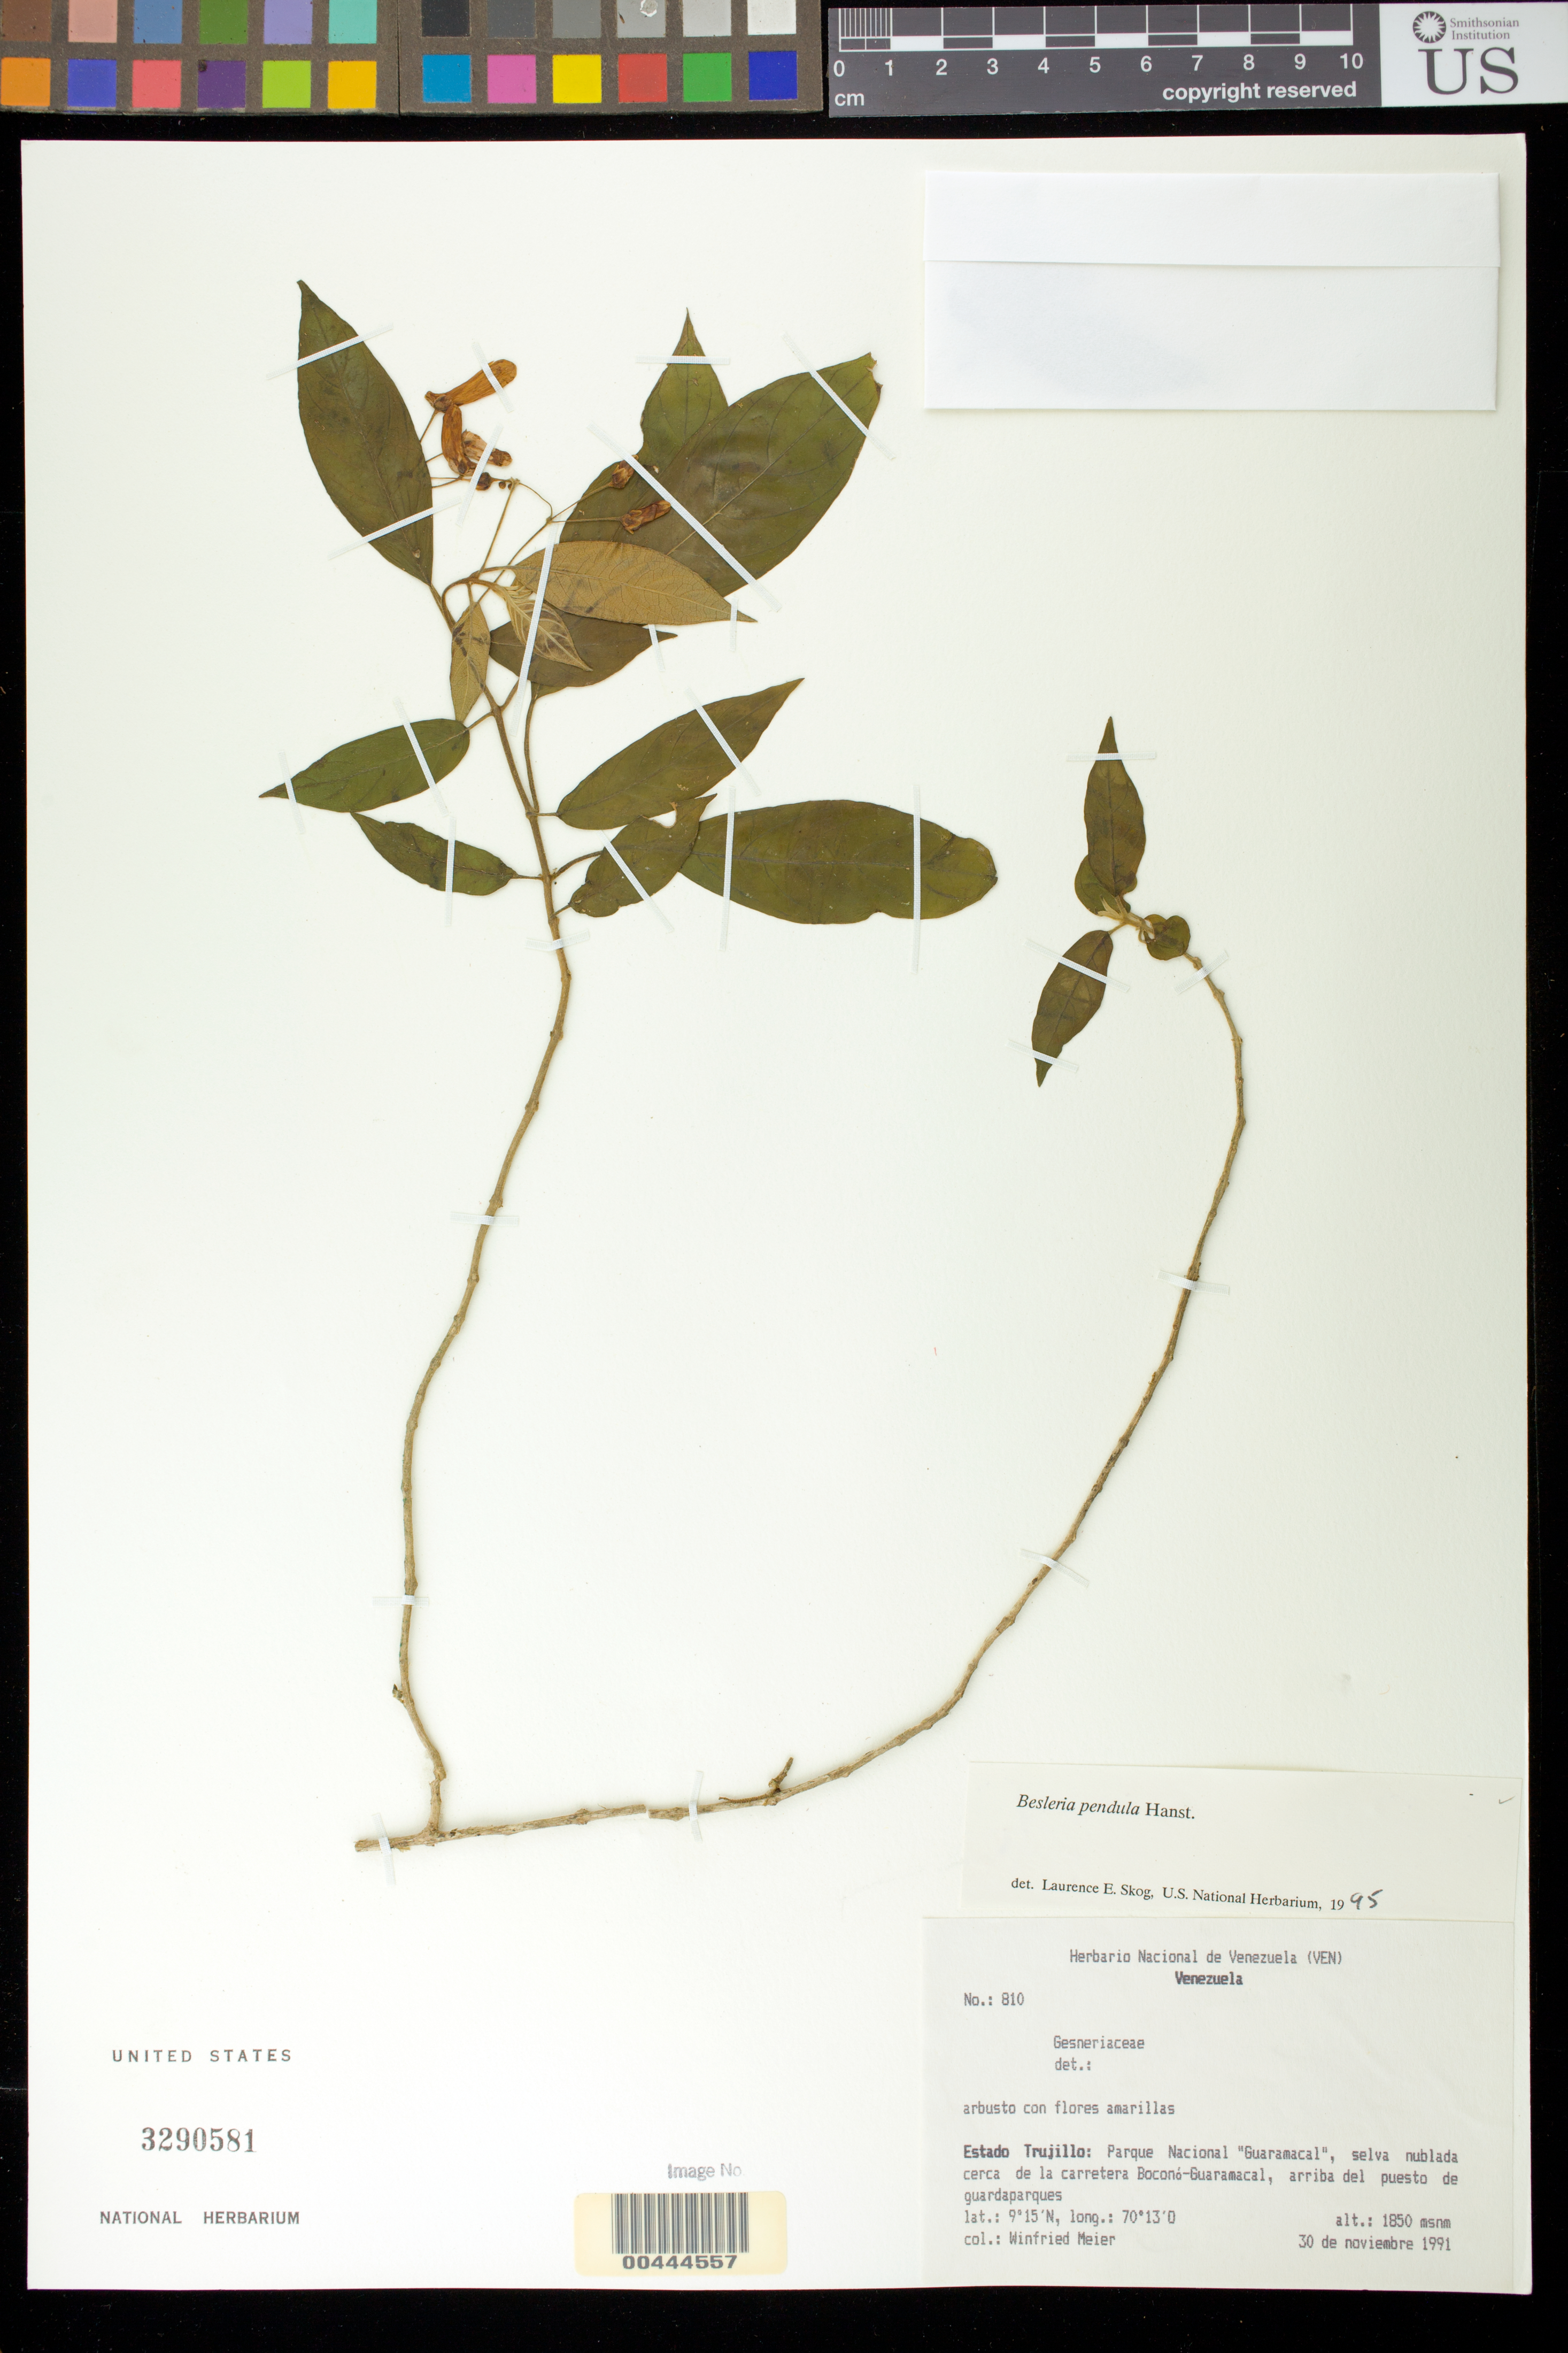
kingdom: Plantae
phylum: Tracheophyta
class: Magnoliopsida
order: Lamiales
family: Gesneriaceae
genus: Besleria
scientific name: Besleria pendula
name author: Hanst.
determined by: Skog, Laurence E.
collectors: W. Meier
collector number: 810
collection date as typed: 30 Nov 1991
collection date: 1991-11-30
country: Venezuela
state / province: Trujillo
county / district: Boconó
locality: Parque Nacional Guaramacal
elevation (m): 1850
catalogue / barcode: US 3290581